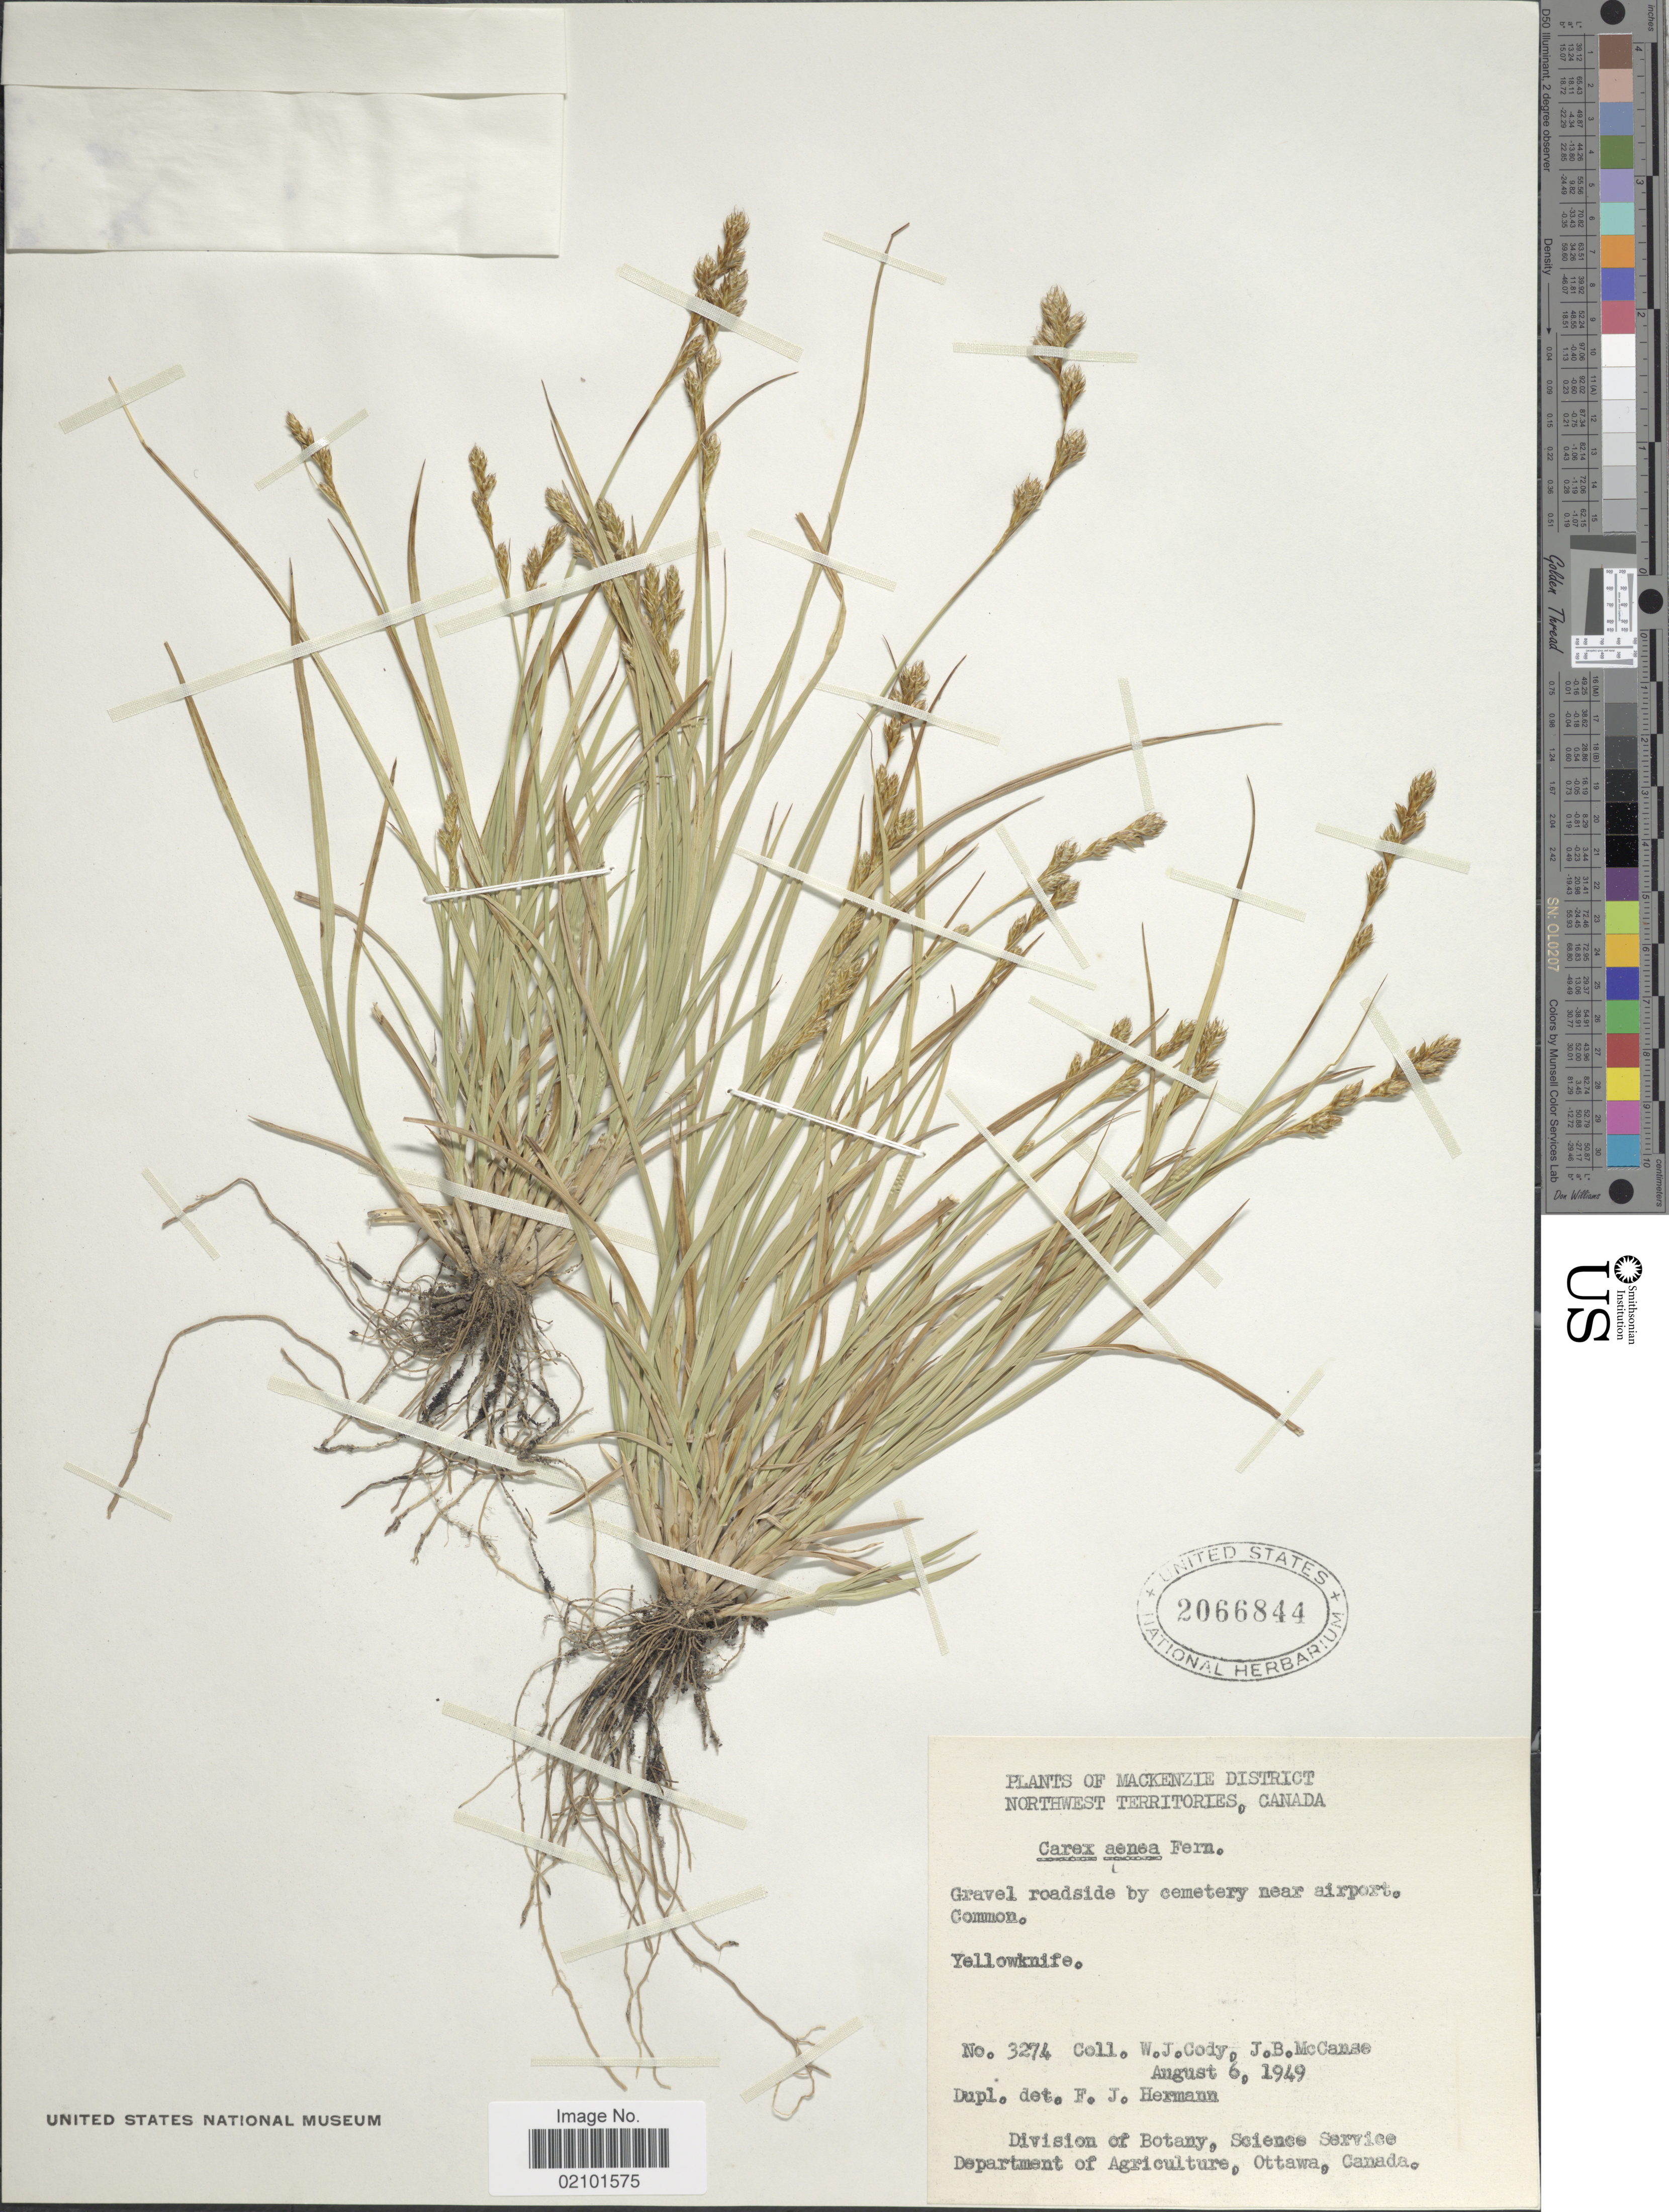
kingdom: Plantae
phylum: Tracheophyta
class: Liliopsida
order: Poales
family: Cyperaceae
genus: Carex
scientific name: Carex foenea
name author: Willd.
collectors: W. Cody & J. McCanse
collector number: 3274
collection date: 1949-08-06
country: Canada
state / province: Northwest Territories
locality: Mackenzie District, Roadside by cemetary near airport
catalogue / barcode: US 2066844